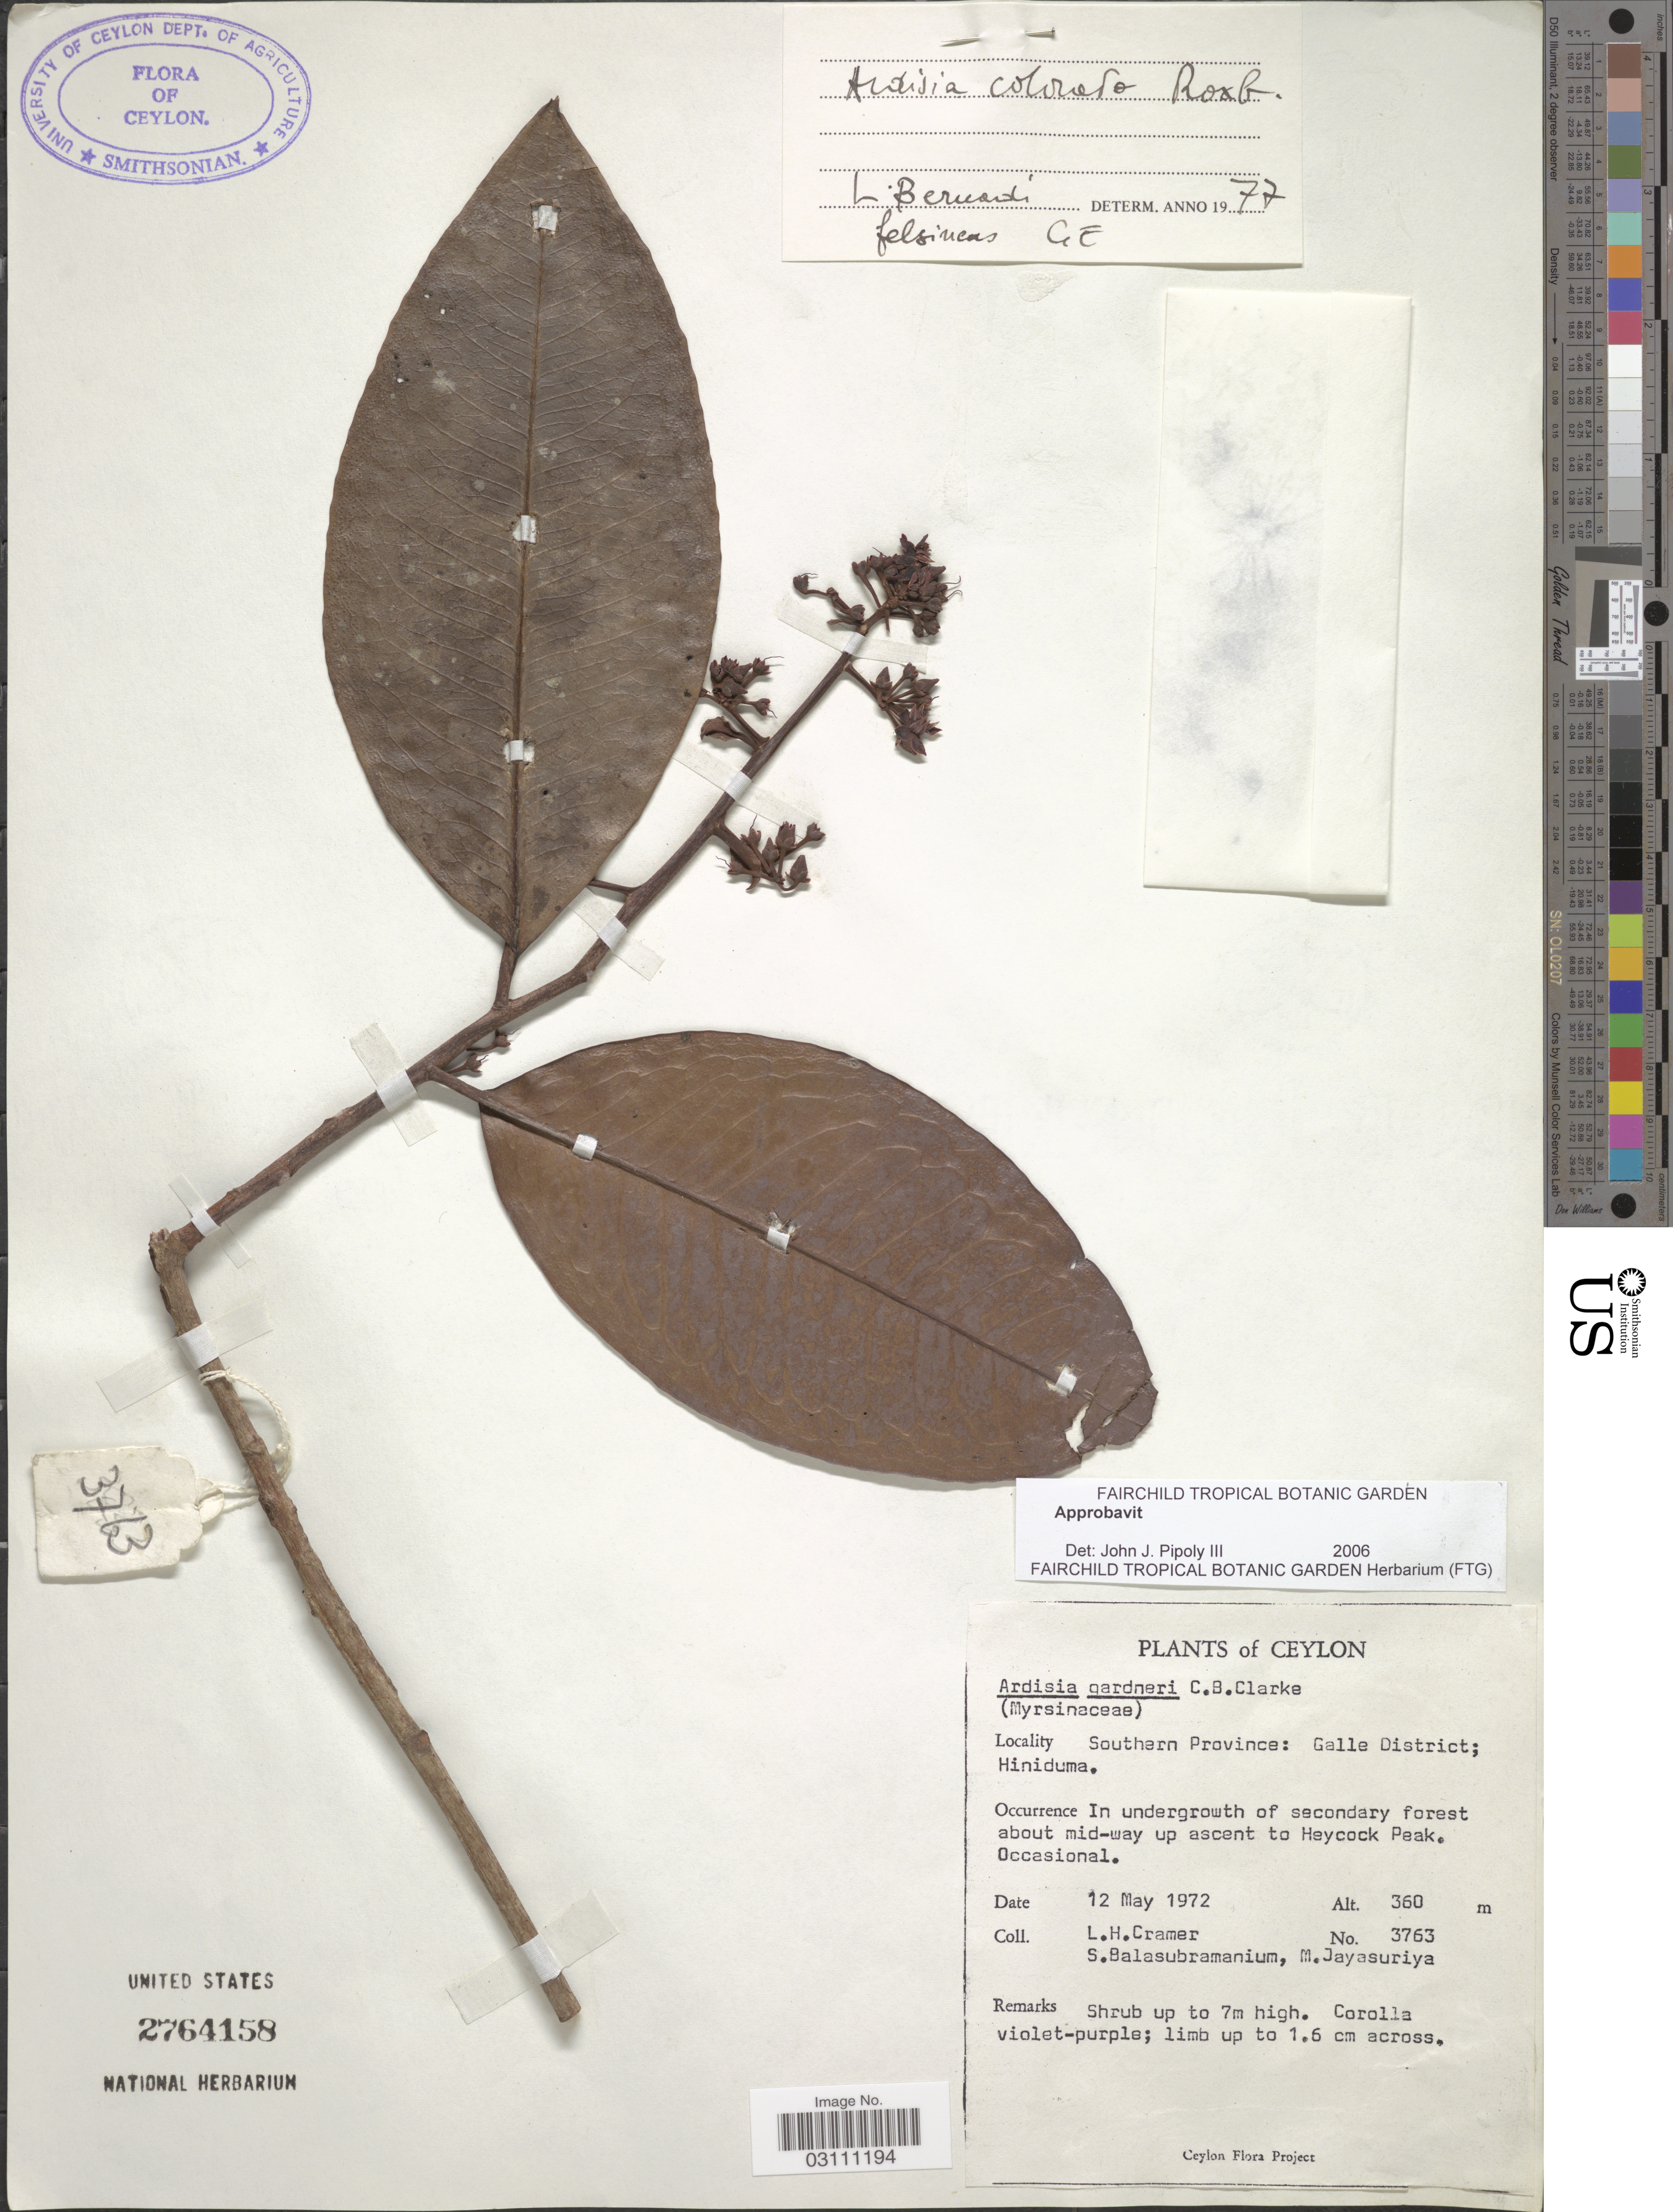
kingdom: Plantae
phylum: Tracheophyta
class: Magnoliopsida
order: Ericales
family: Primulaceae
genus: Ardisia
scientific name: Ardisia colorata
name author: Roxb.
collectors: L. H. Cramer, S. Balasubramanium & M. Jayasuriya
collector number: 3763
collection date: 1972-05-12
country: Sri Lanka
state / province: Southern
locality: Ceylon. Galle District; Hiniduma. About mid-way up ascent to Heycock Peak.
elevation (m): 360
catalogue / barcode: US 2764158